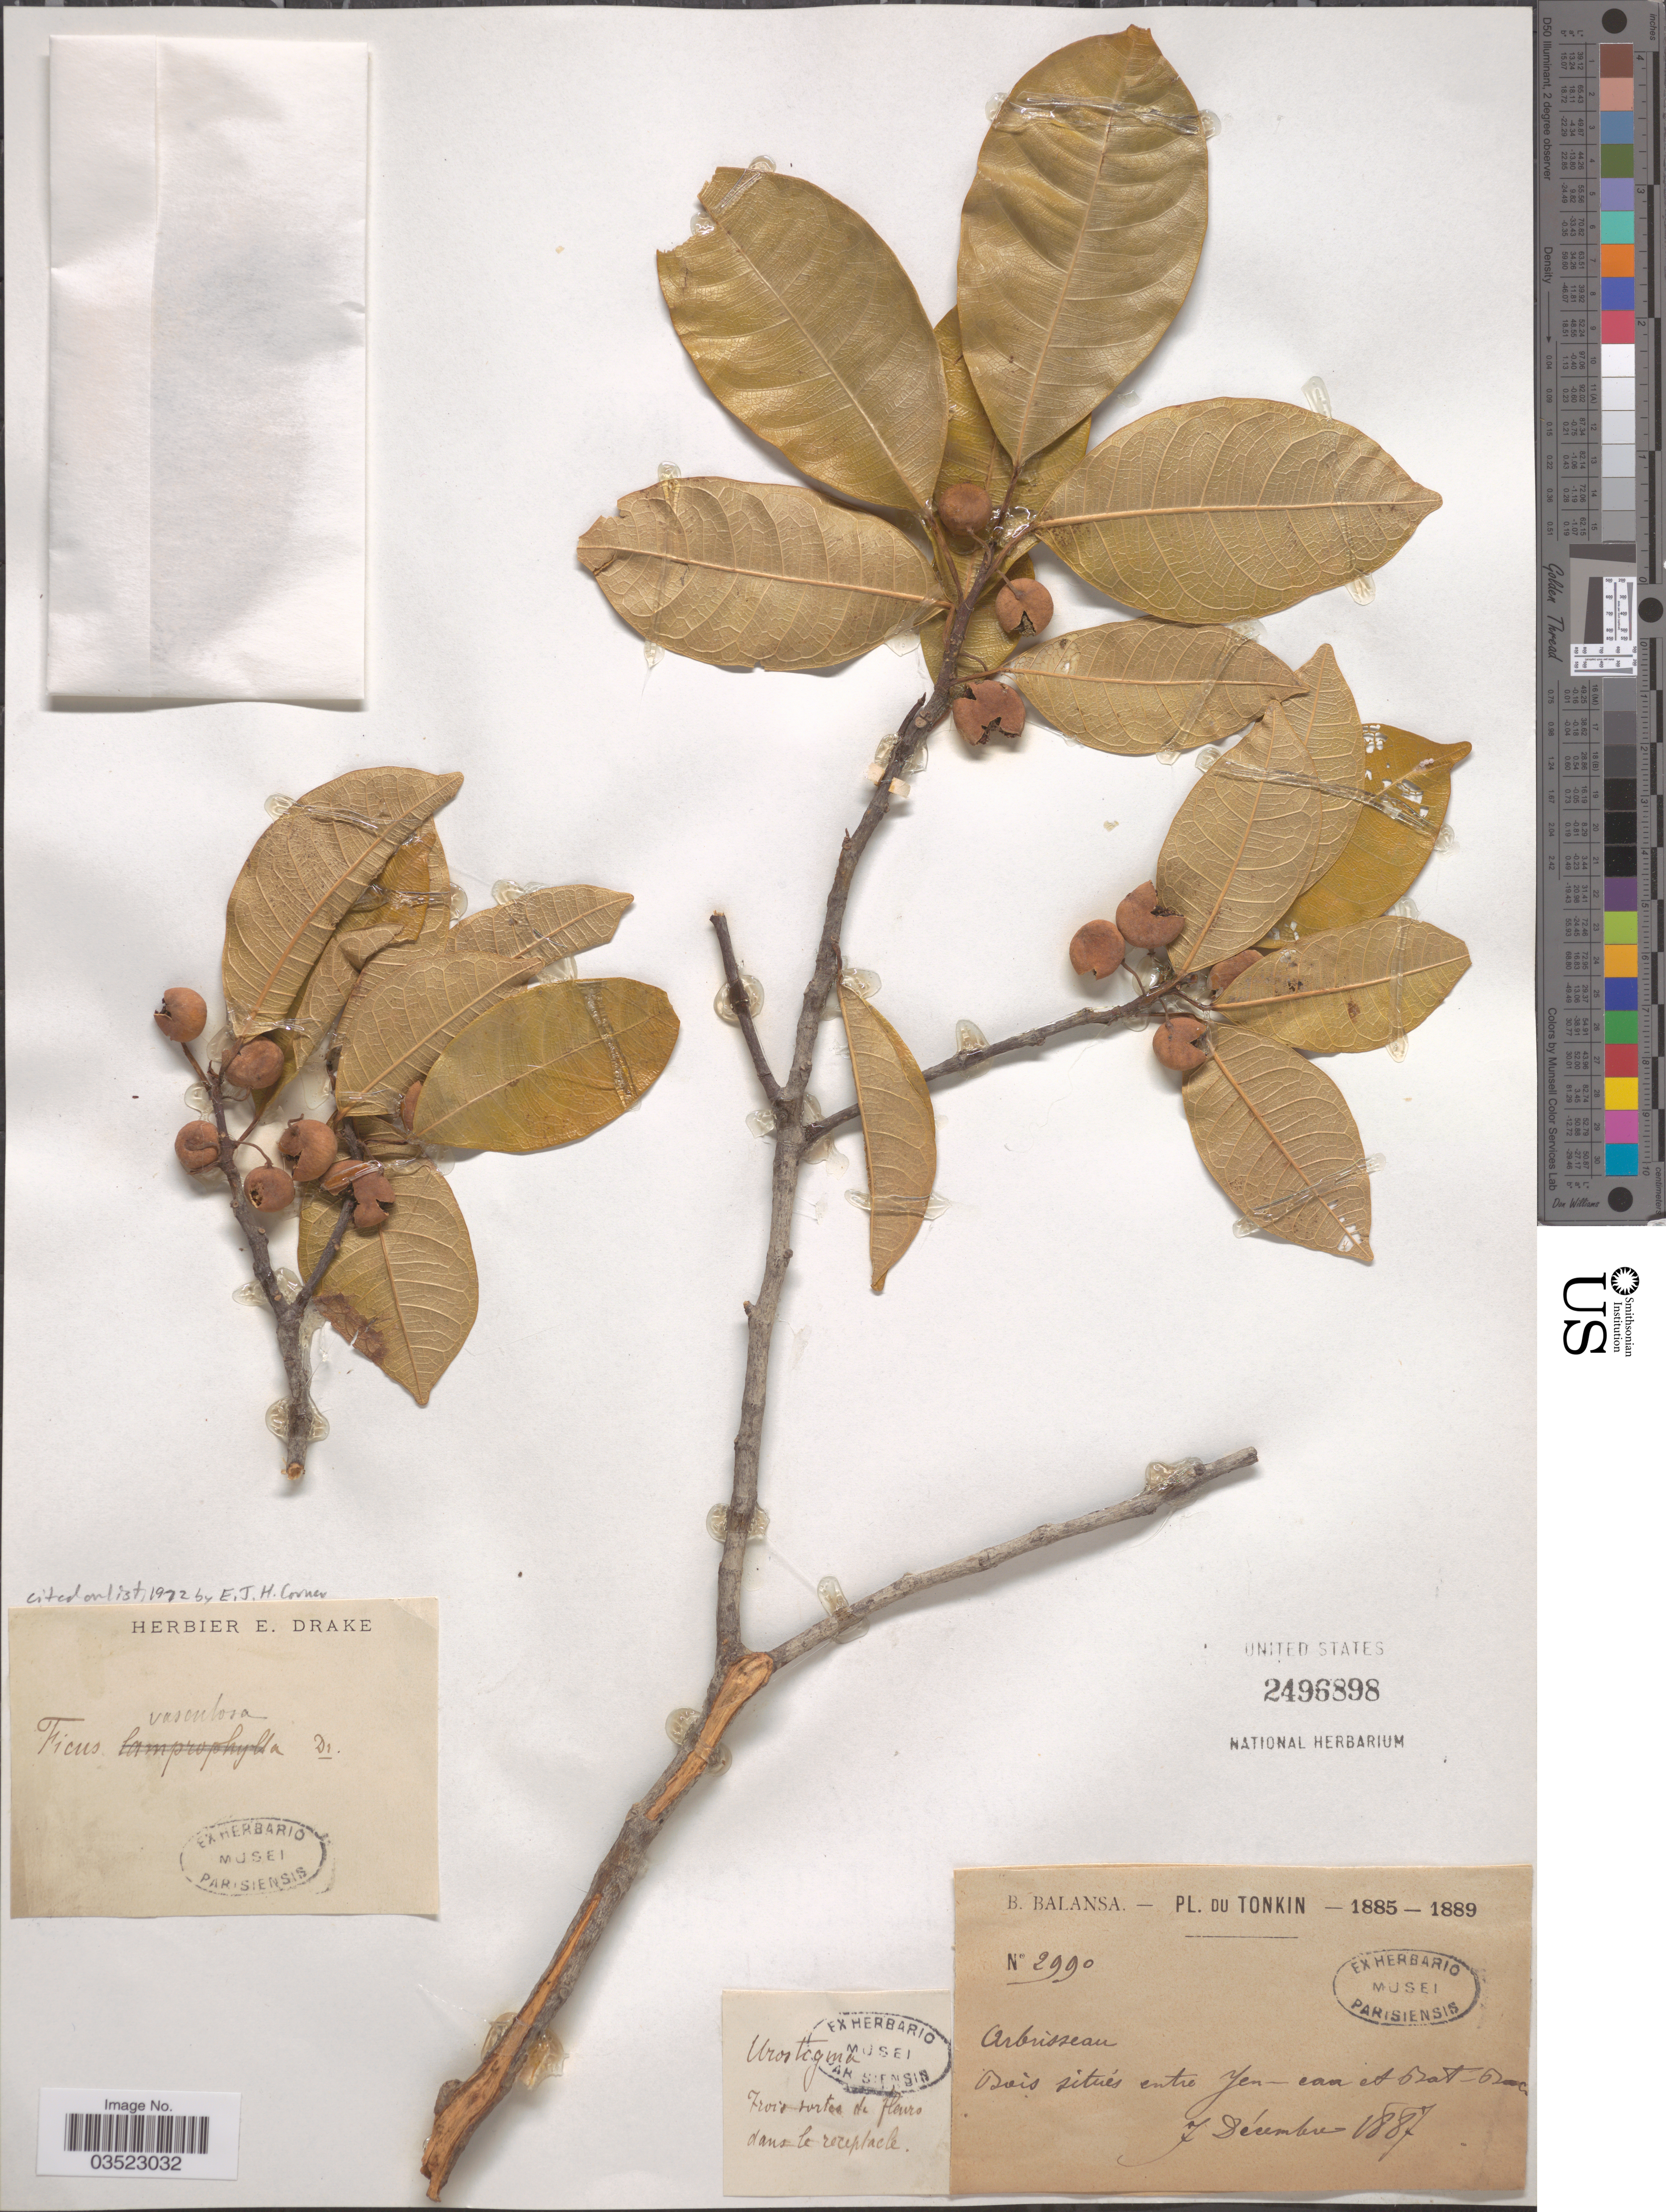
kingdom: Plantae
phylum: Tracheophyta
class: Magnoliopsida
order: Rosales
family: Moraceae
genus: Ficus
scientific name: Ficus vasculosa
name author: Wall. ex Miq.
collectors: B. Balansa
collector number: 2990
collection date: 1887-12-07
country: Vietnam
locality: Tonkin. Bois situés entre Yen-can et Bat-Boc. [interpreted]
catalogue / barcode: US 2496898